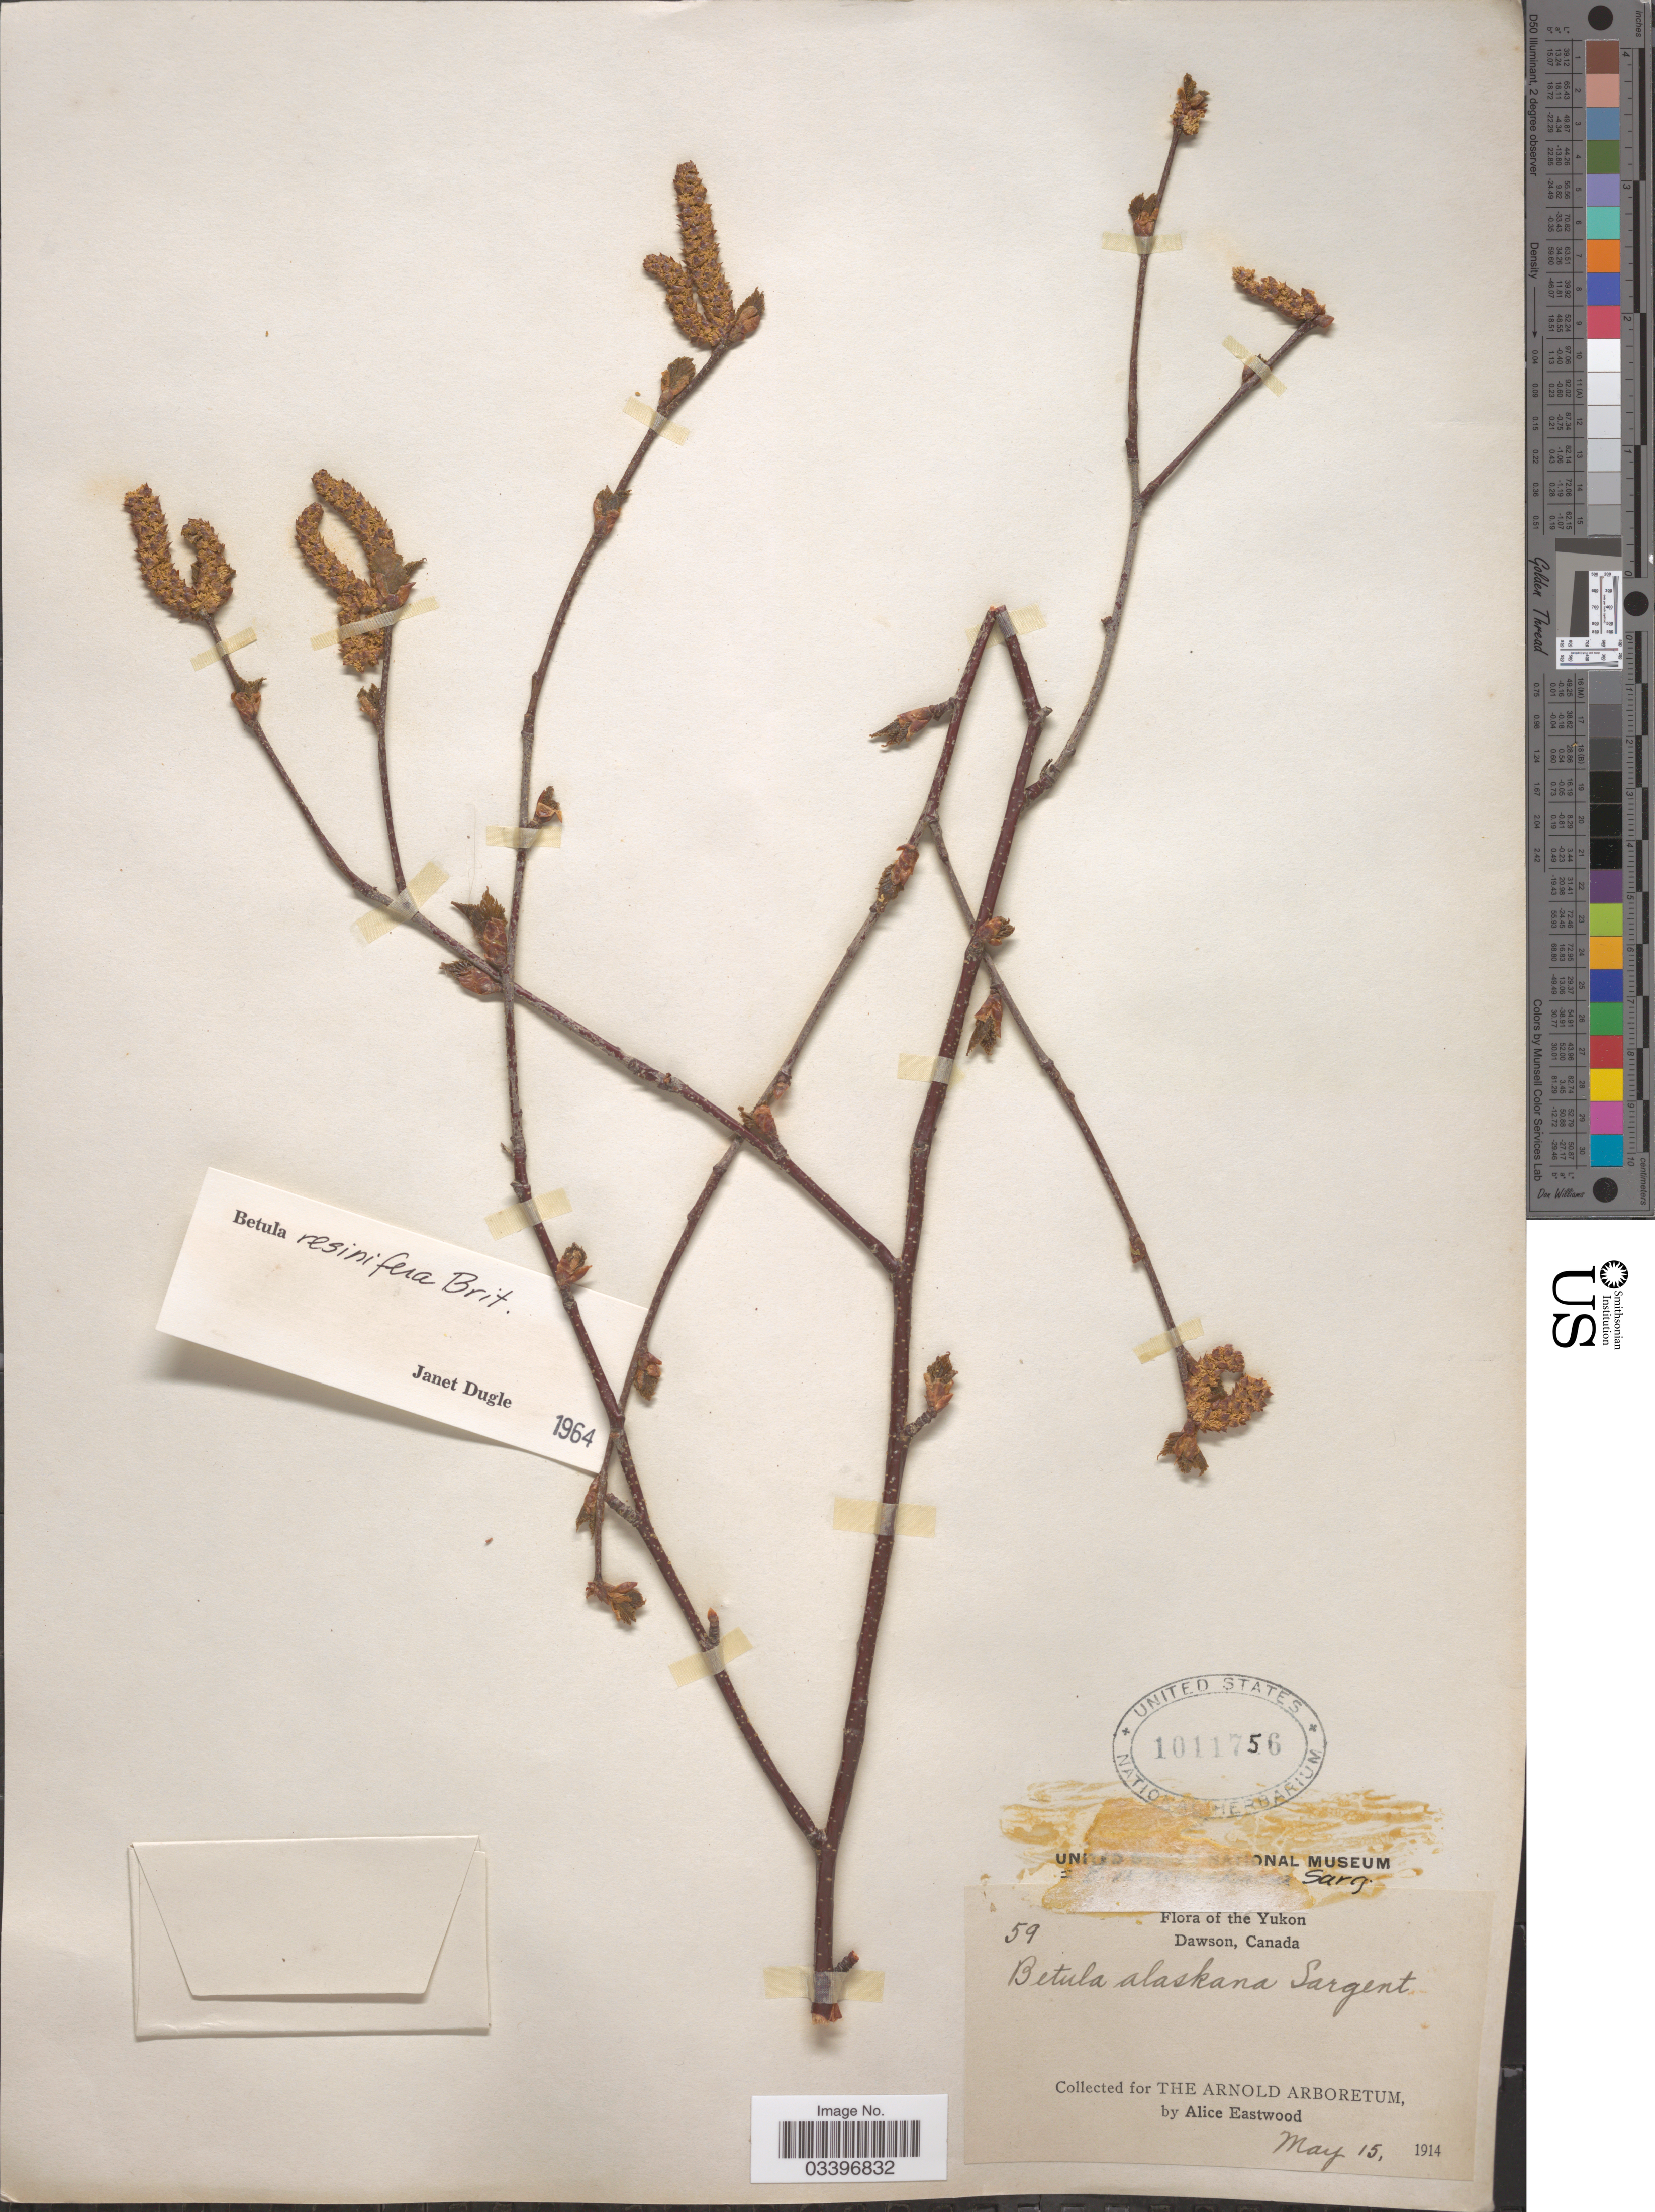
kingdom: Plantae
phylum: Tracheophyta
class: Magnoliopsida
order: Fagales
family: Betulaceae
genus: Betula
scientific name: Betula resinifera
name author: Britton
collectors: A. Eastwood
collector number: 59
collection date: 1914-05-15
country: Canada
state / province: Yukon Territory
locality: Yukon, Dawson.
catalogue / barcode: US 1011756